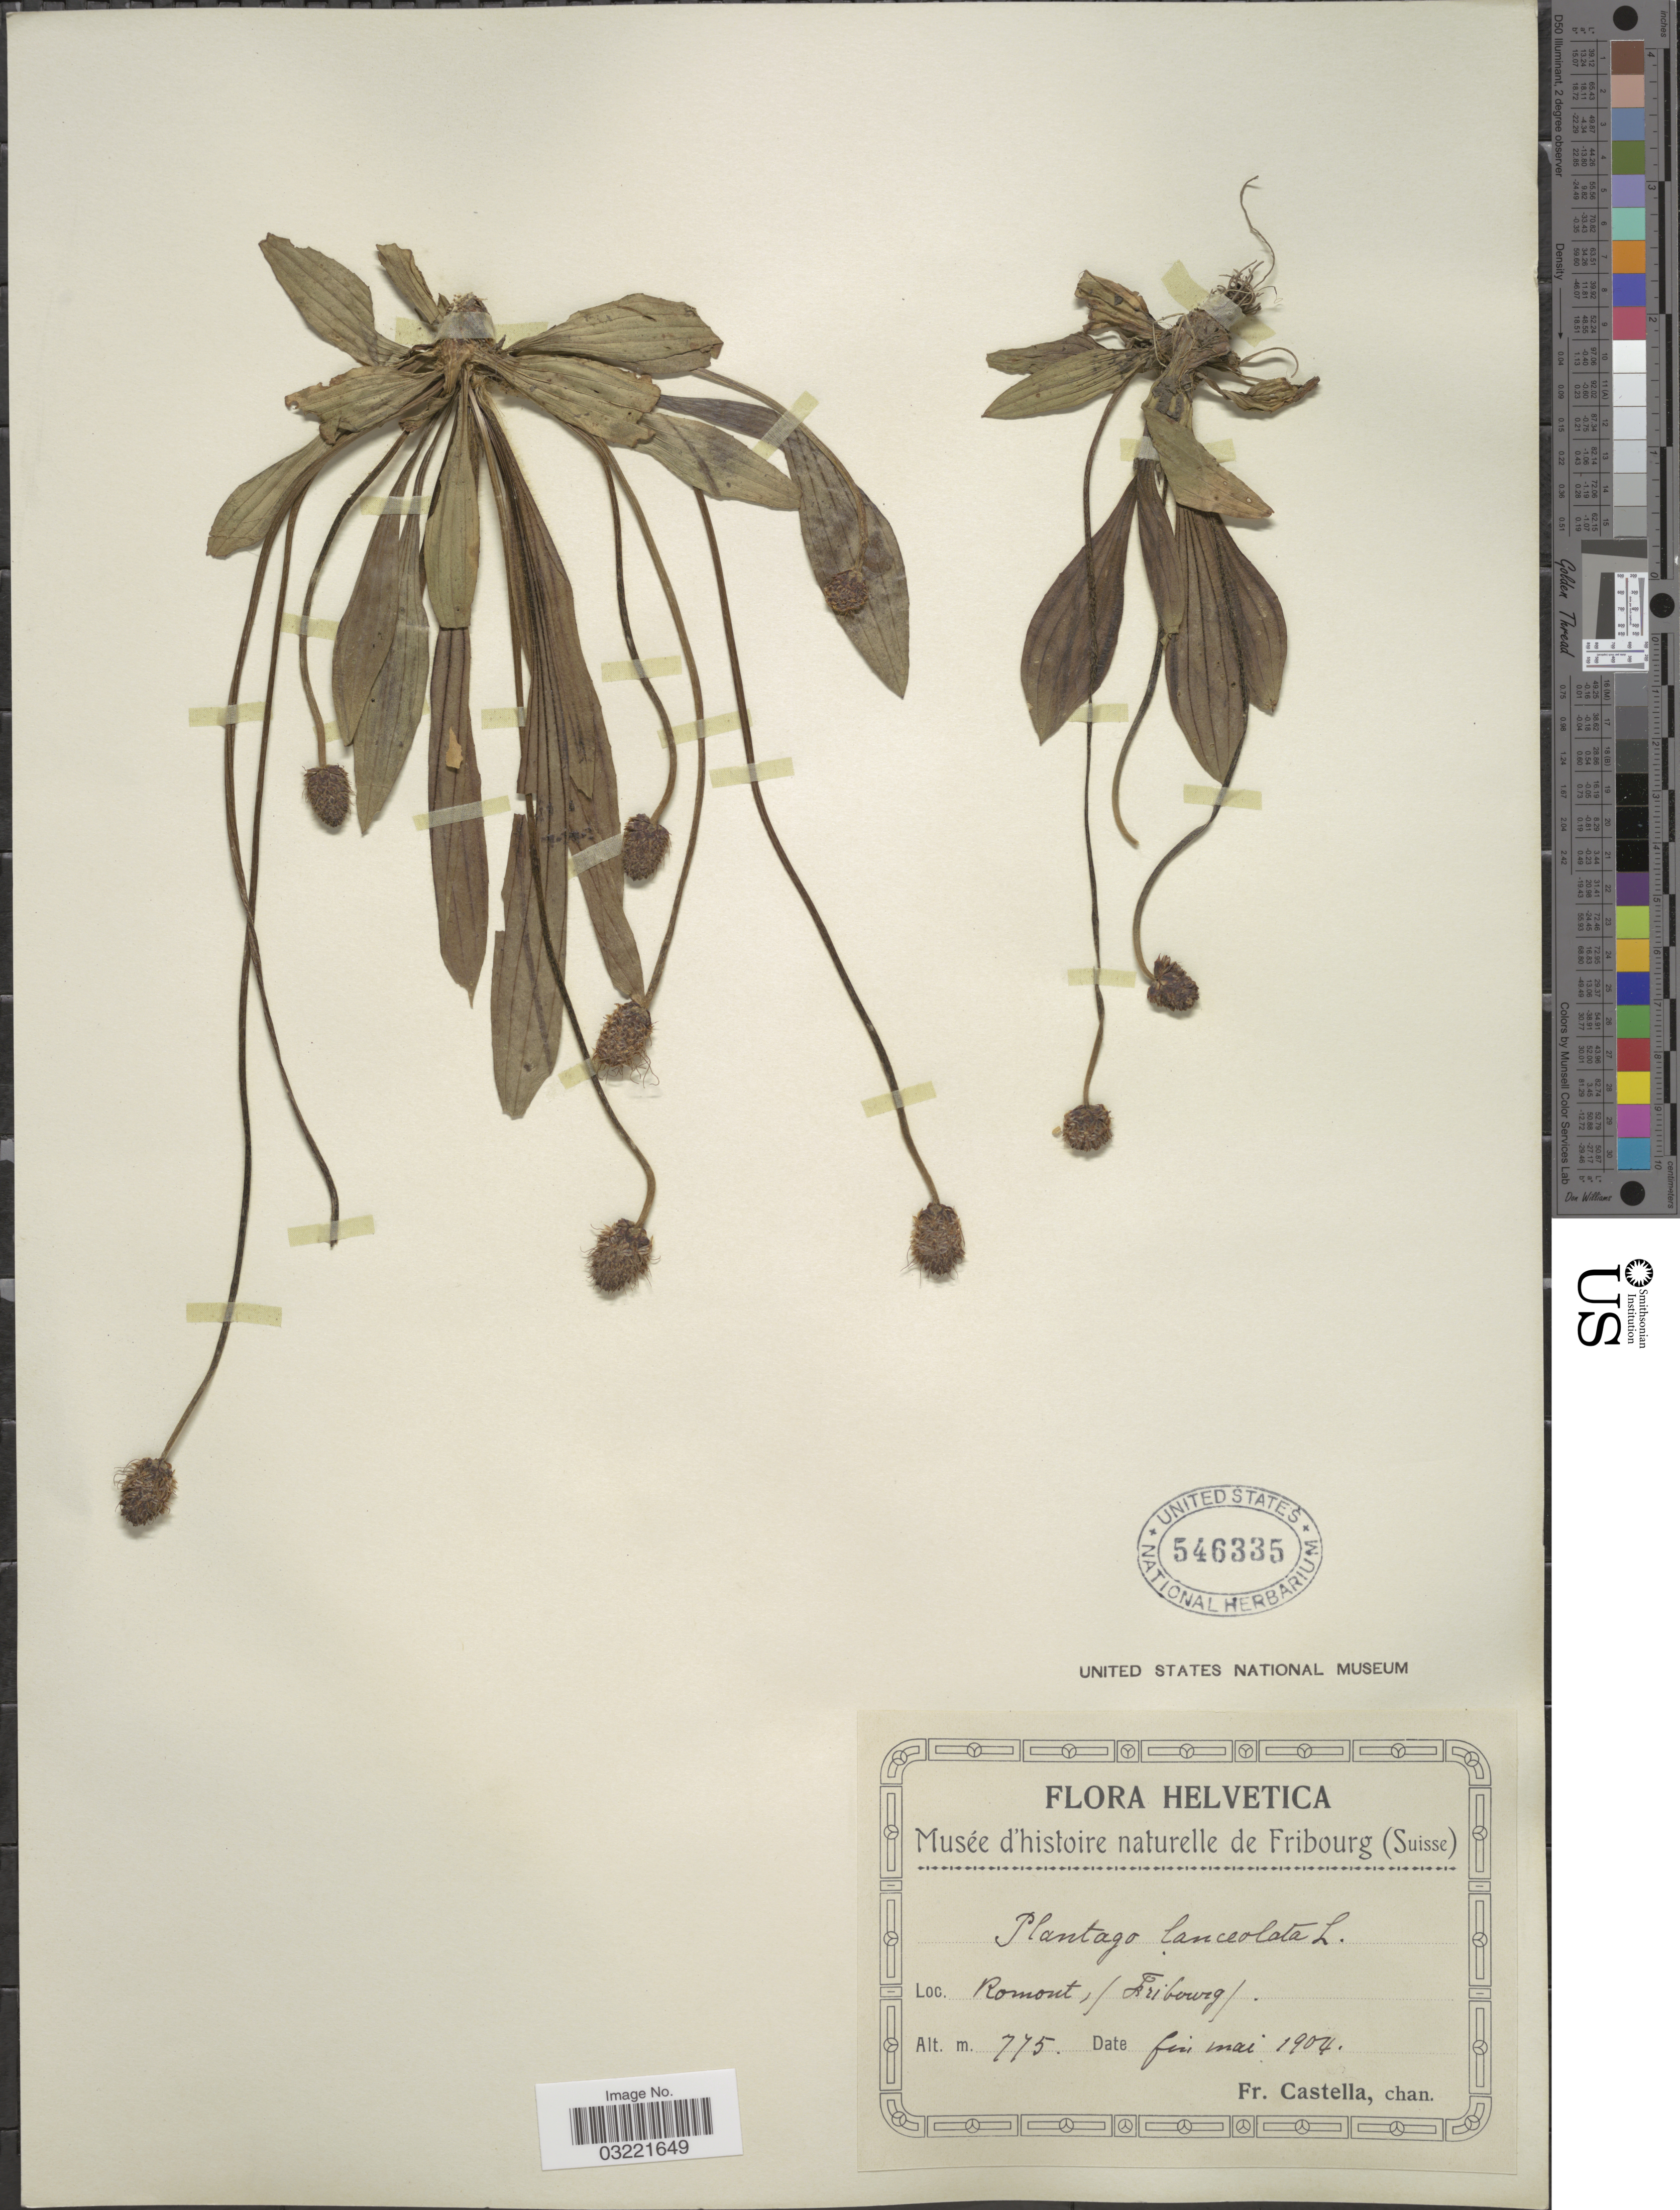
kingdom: Plantae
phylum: Tracheophyta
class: Magnoliopsida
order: Lamiales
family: Plantaginaceae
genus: Plantago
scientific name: Plantago lanceolata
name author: L.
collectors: Fr. Castella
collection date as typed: fin mai 1904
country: Switzerland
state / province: Fribourg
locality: Helvetica. Romont, (Fribourg).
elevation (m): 775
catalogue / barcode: US 546335